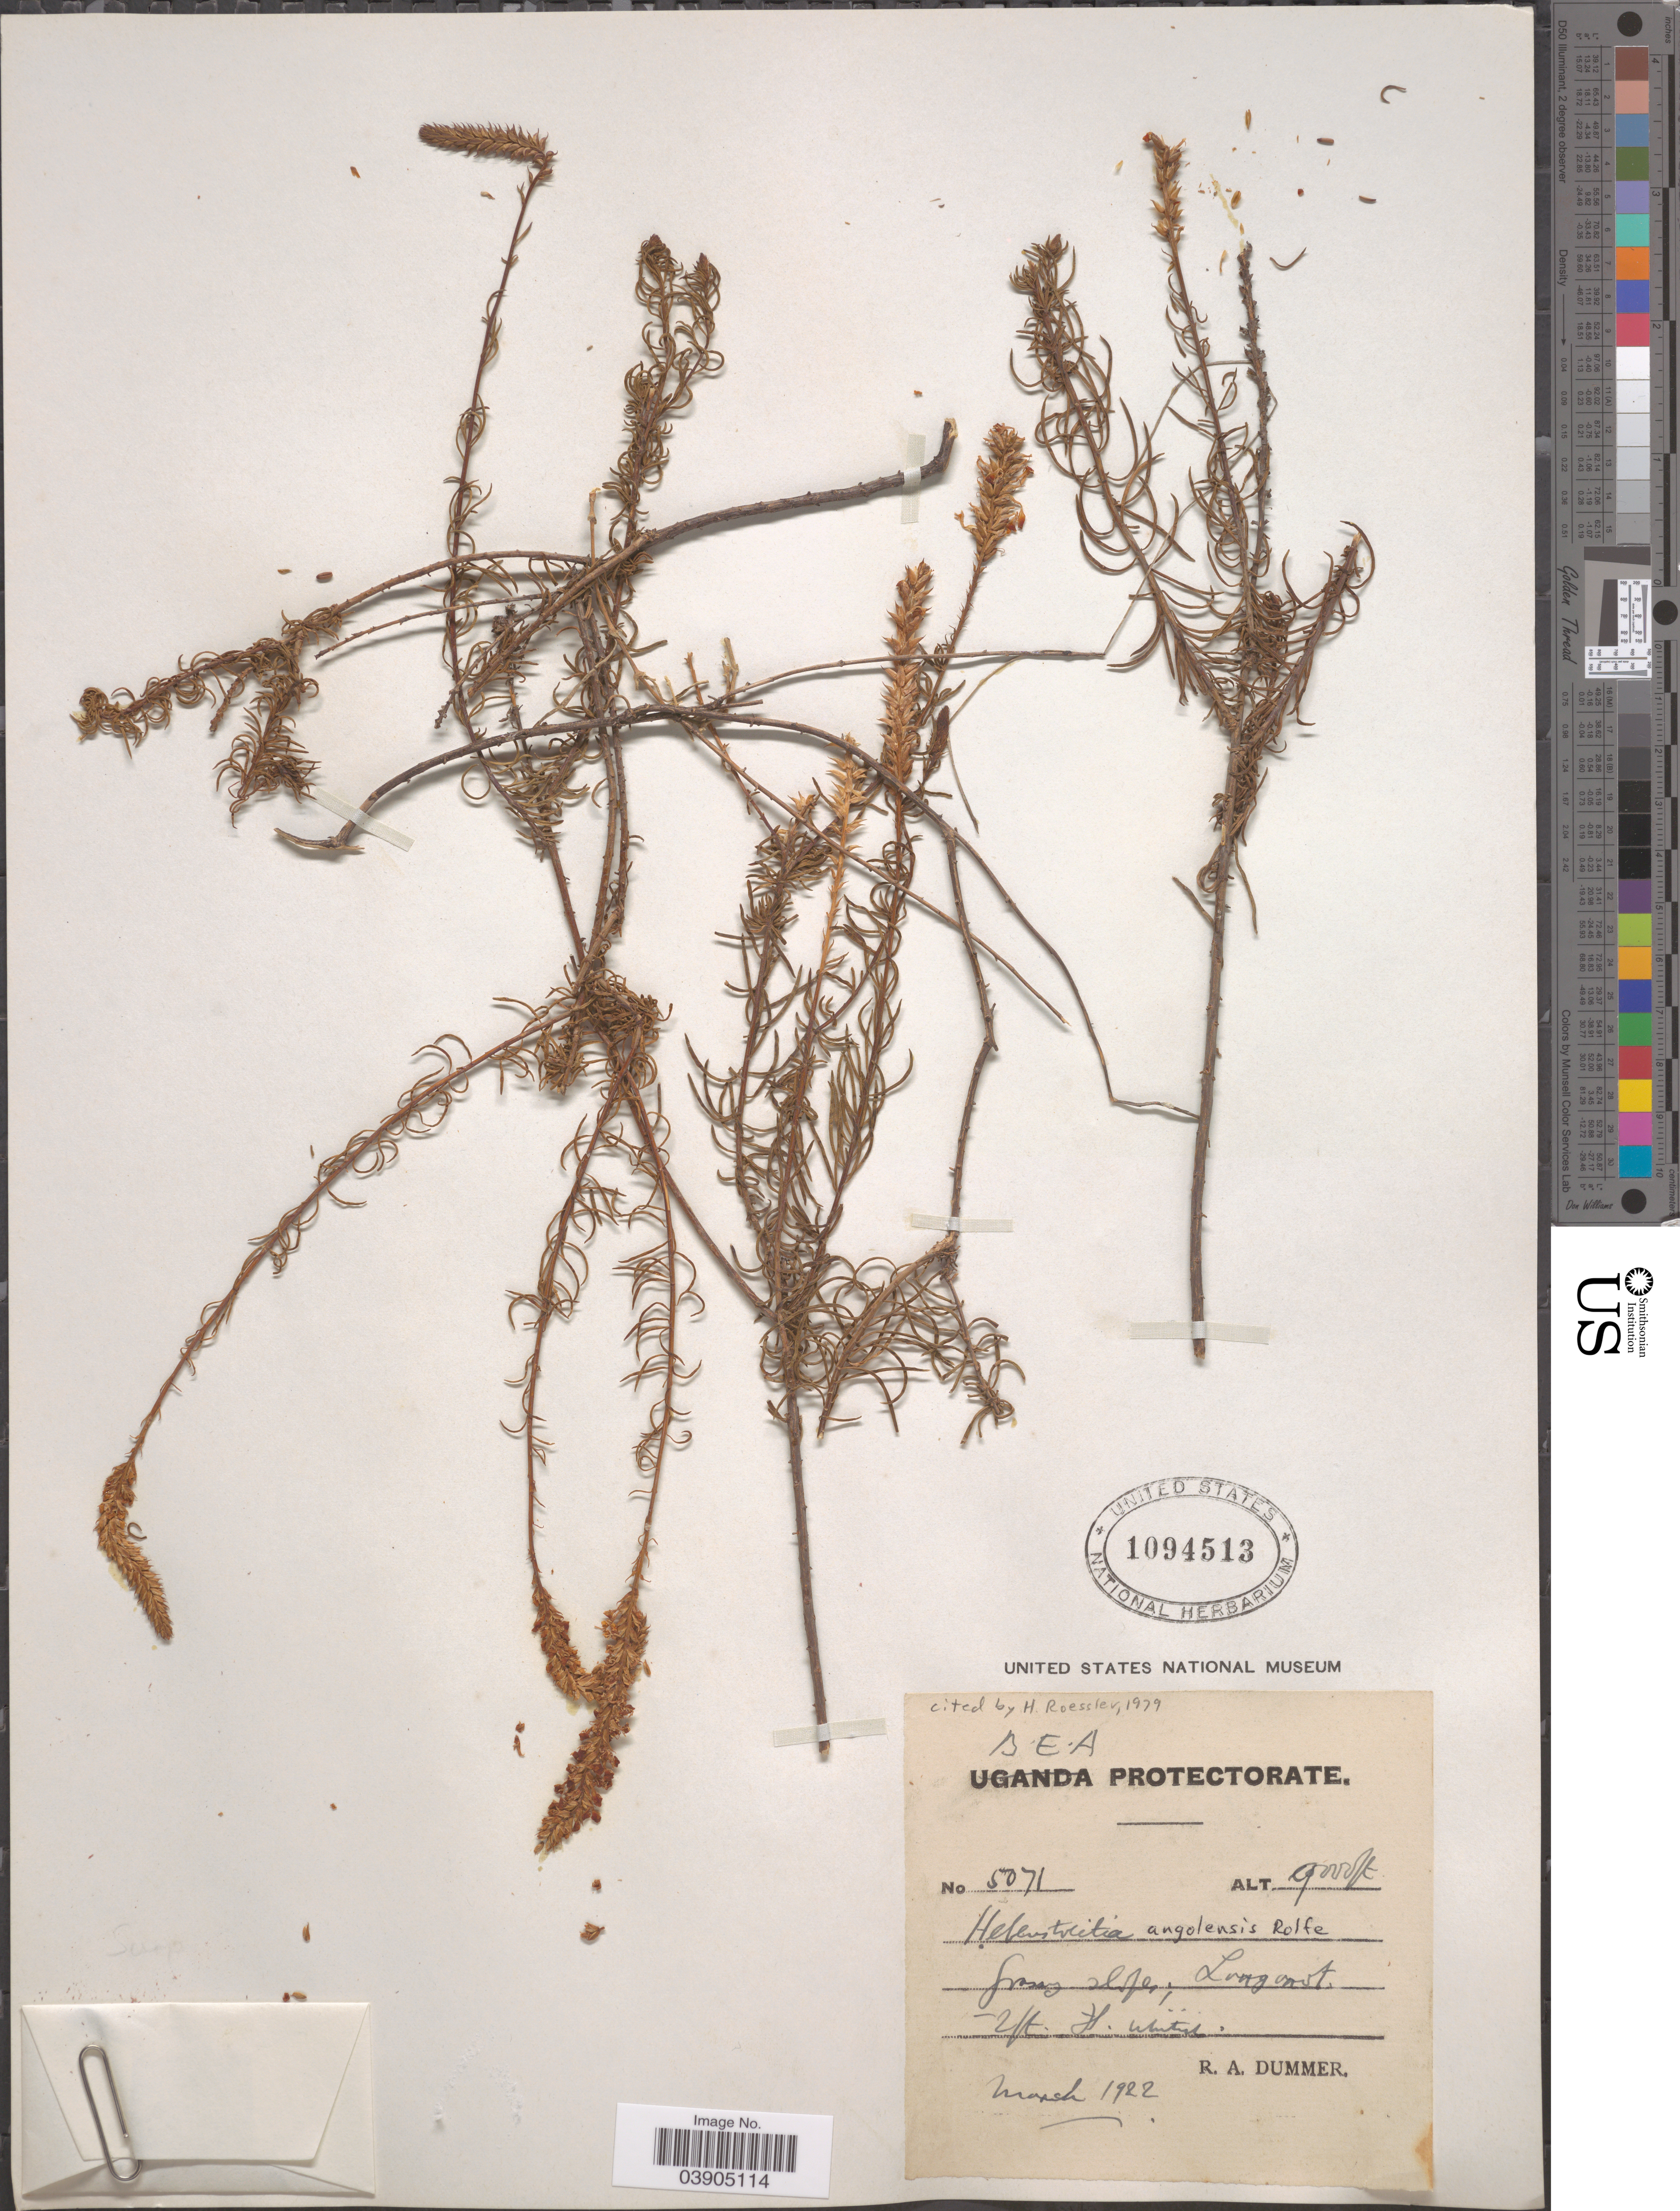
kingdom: Plantae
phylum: Tracheophyta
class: Magnoliopsida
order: Lamiales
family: Scrophulariaceae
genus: Hebenstretia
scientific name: Hebenstretia angolensis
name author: Rolfe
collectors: R. Dümmer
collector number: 5071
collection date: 1922-03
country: Kenya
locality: B.E.A. Protectorate.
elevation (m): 2743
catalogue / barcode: US 1094513